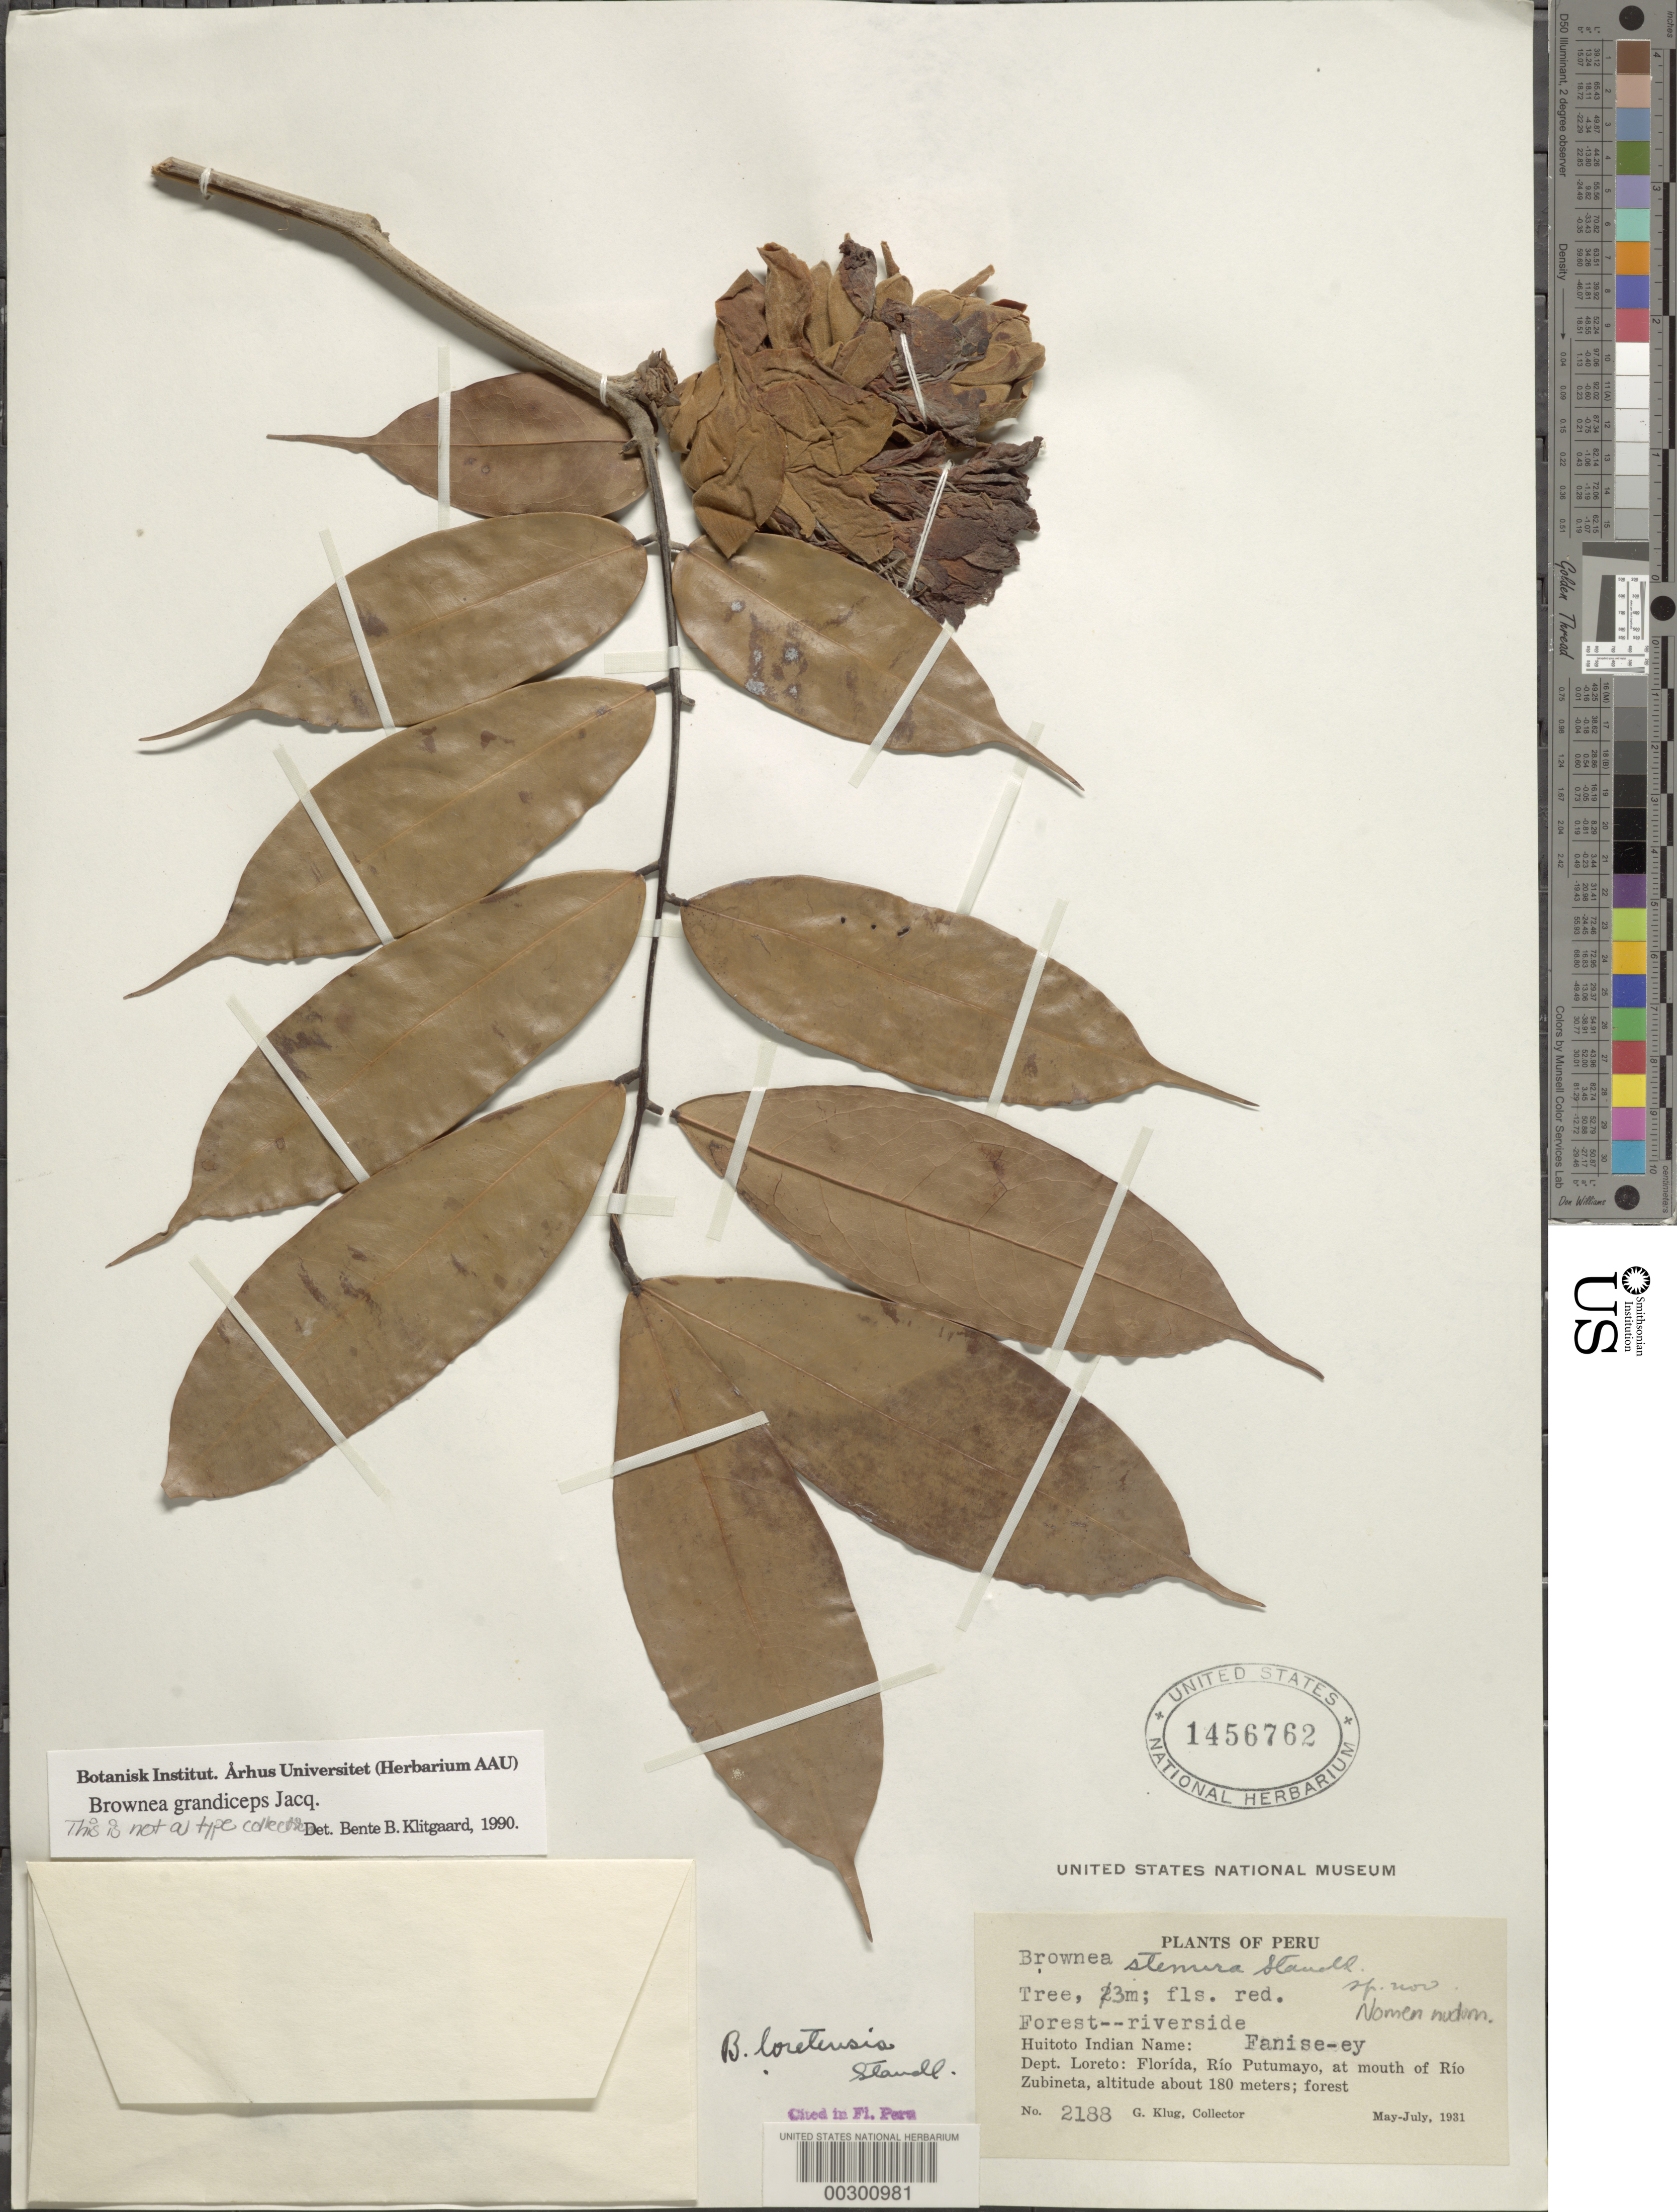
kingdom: Plantae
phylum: Tracheophyta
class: Magnoliopsida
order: Fabales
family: Fabaceae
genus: Brownea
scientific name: Brownea grandiceps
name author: Jacq.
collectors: G. Klug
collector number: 2188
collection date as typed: May 1931 to -- Jul 1931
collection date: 1931-05/1931-07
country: Peru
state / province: Loreto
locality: Florida, rio putumayo, at mouth of rio zubineta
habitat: Forest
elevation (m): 180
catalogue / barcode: US 1456762